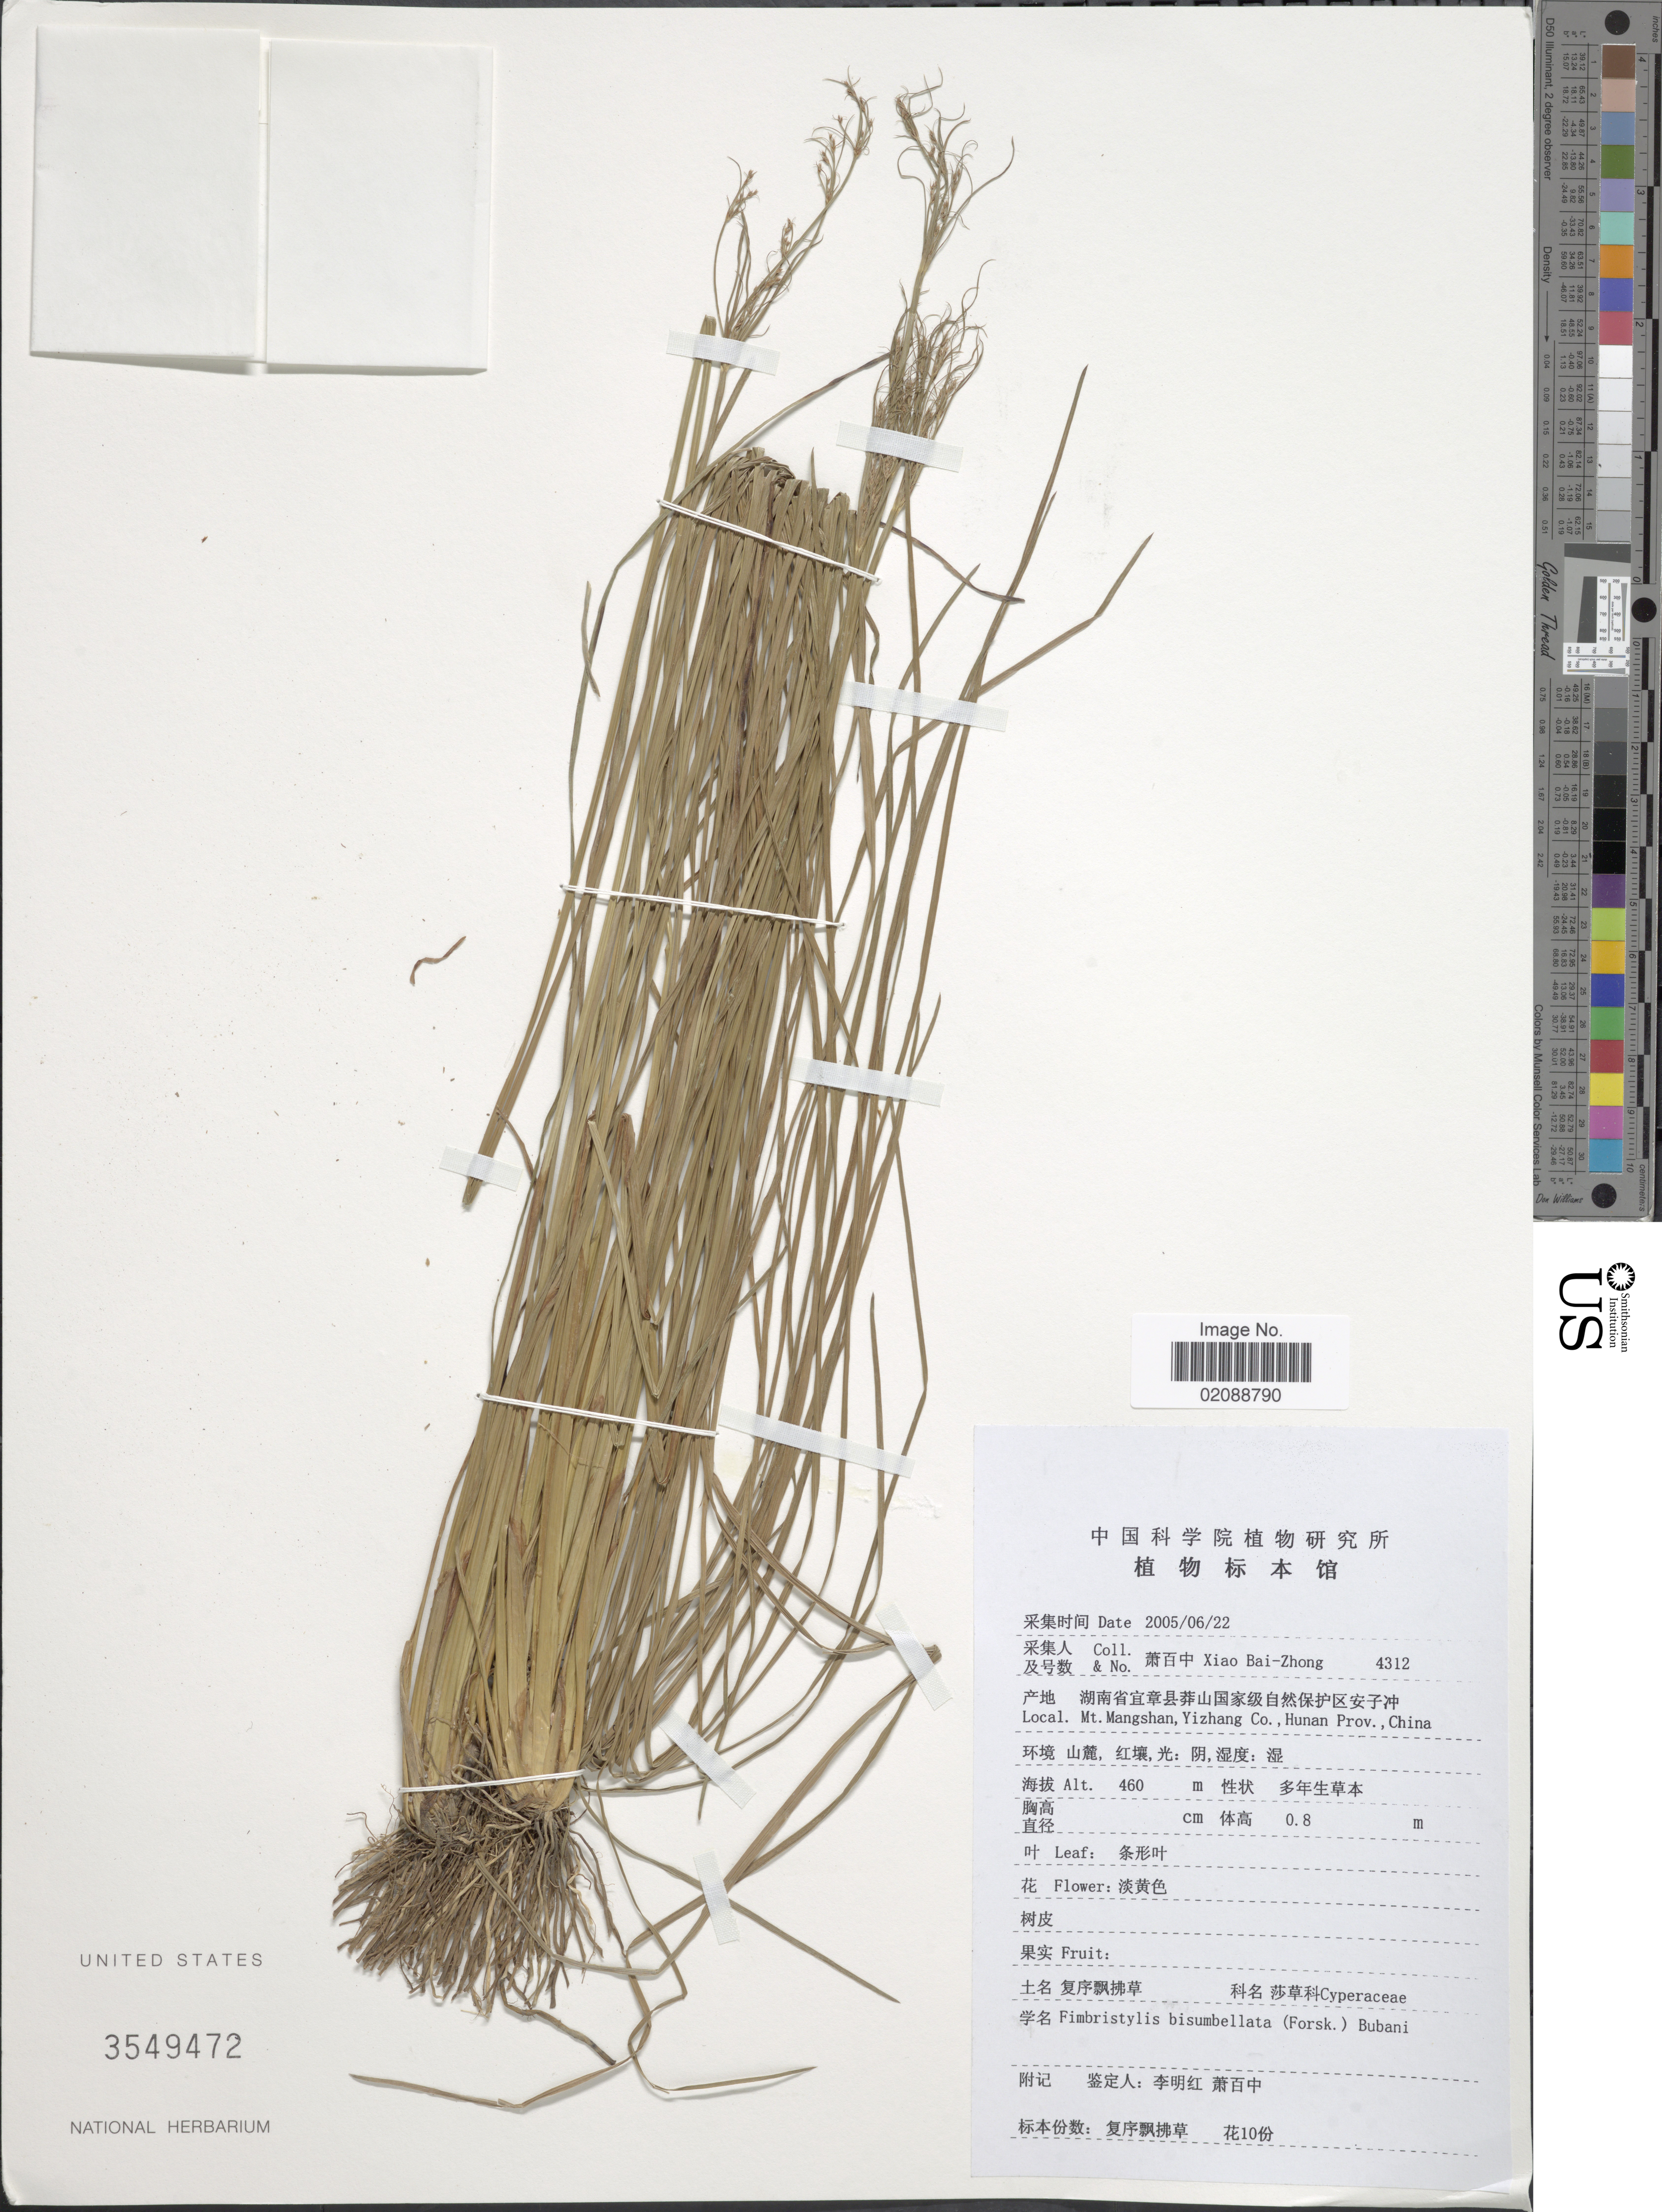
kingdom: Plantae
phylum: Tracheophyta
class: Liliopsida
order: Poales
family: Cyperaceae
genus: Fimbristylis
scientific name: Fimbristylis bisumbellata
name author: (Forssk.) Bubani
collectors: B. Z. Xiao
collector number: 4312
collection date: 2005-06-22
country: China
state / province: Hunan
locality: Mt. Mangshan, Yizhang Co.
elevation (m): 460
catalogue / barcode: US 3549472